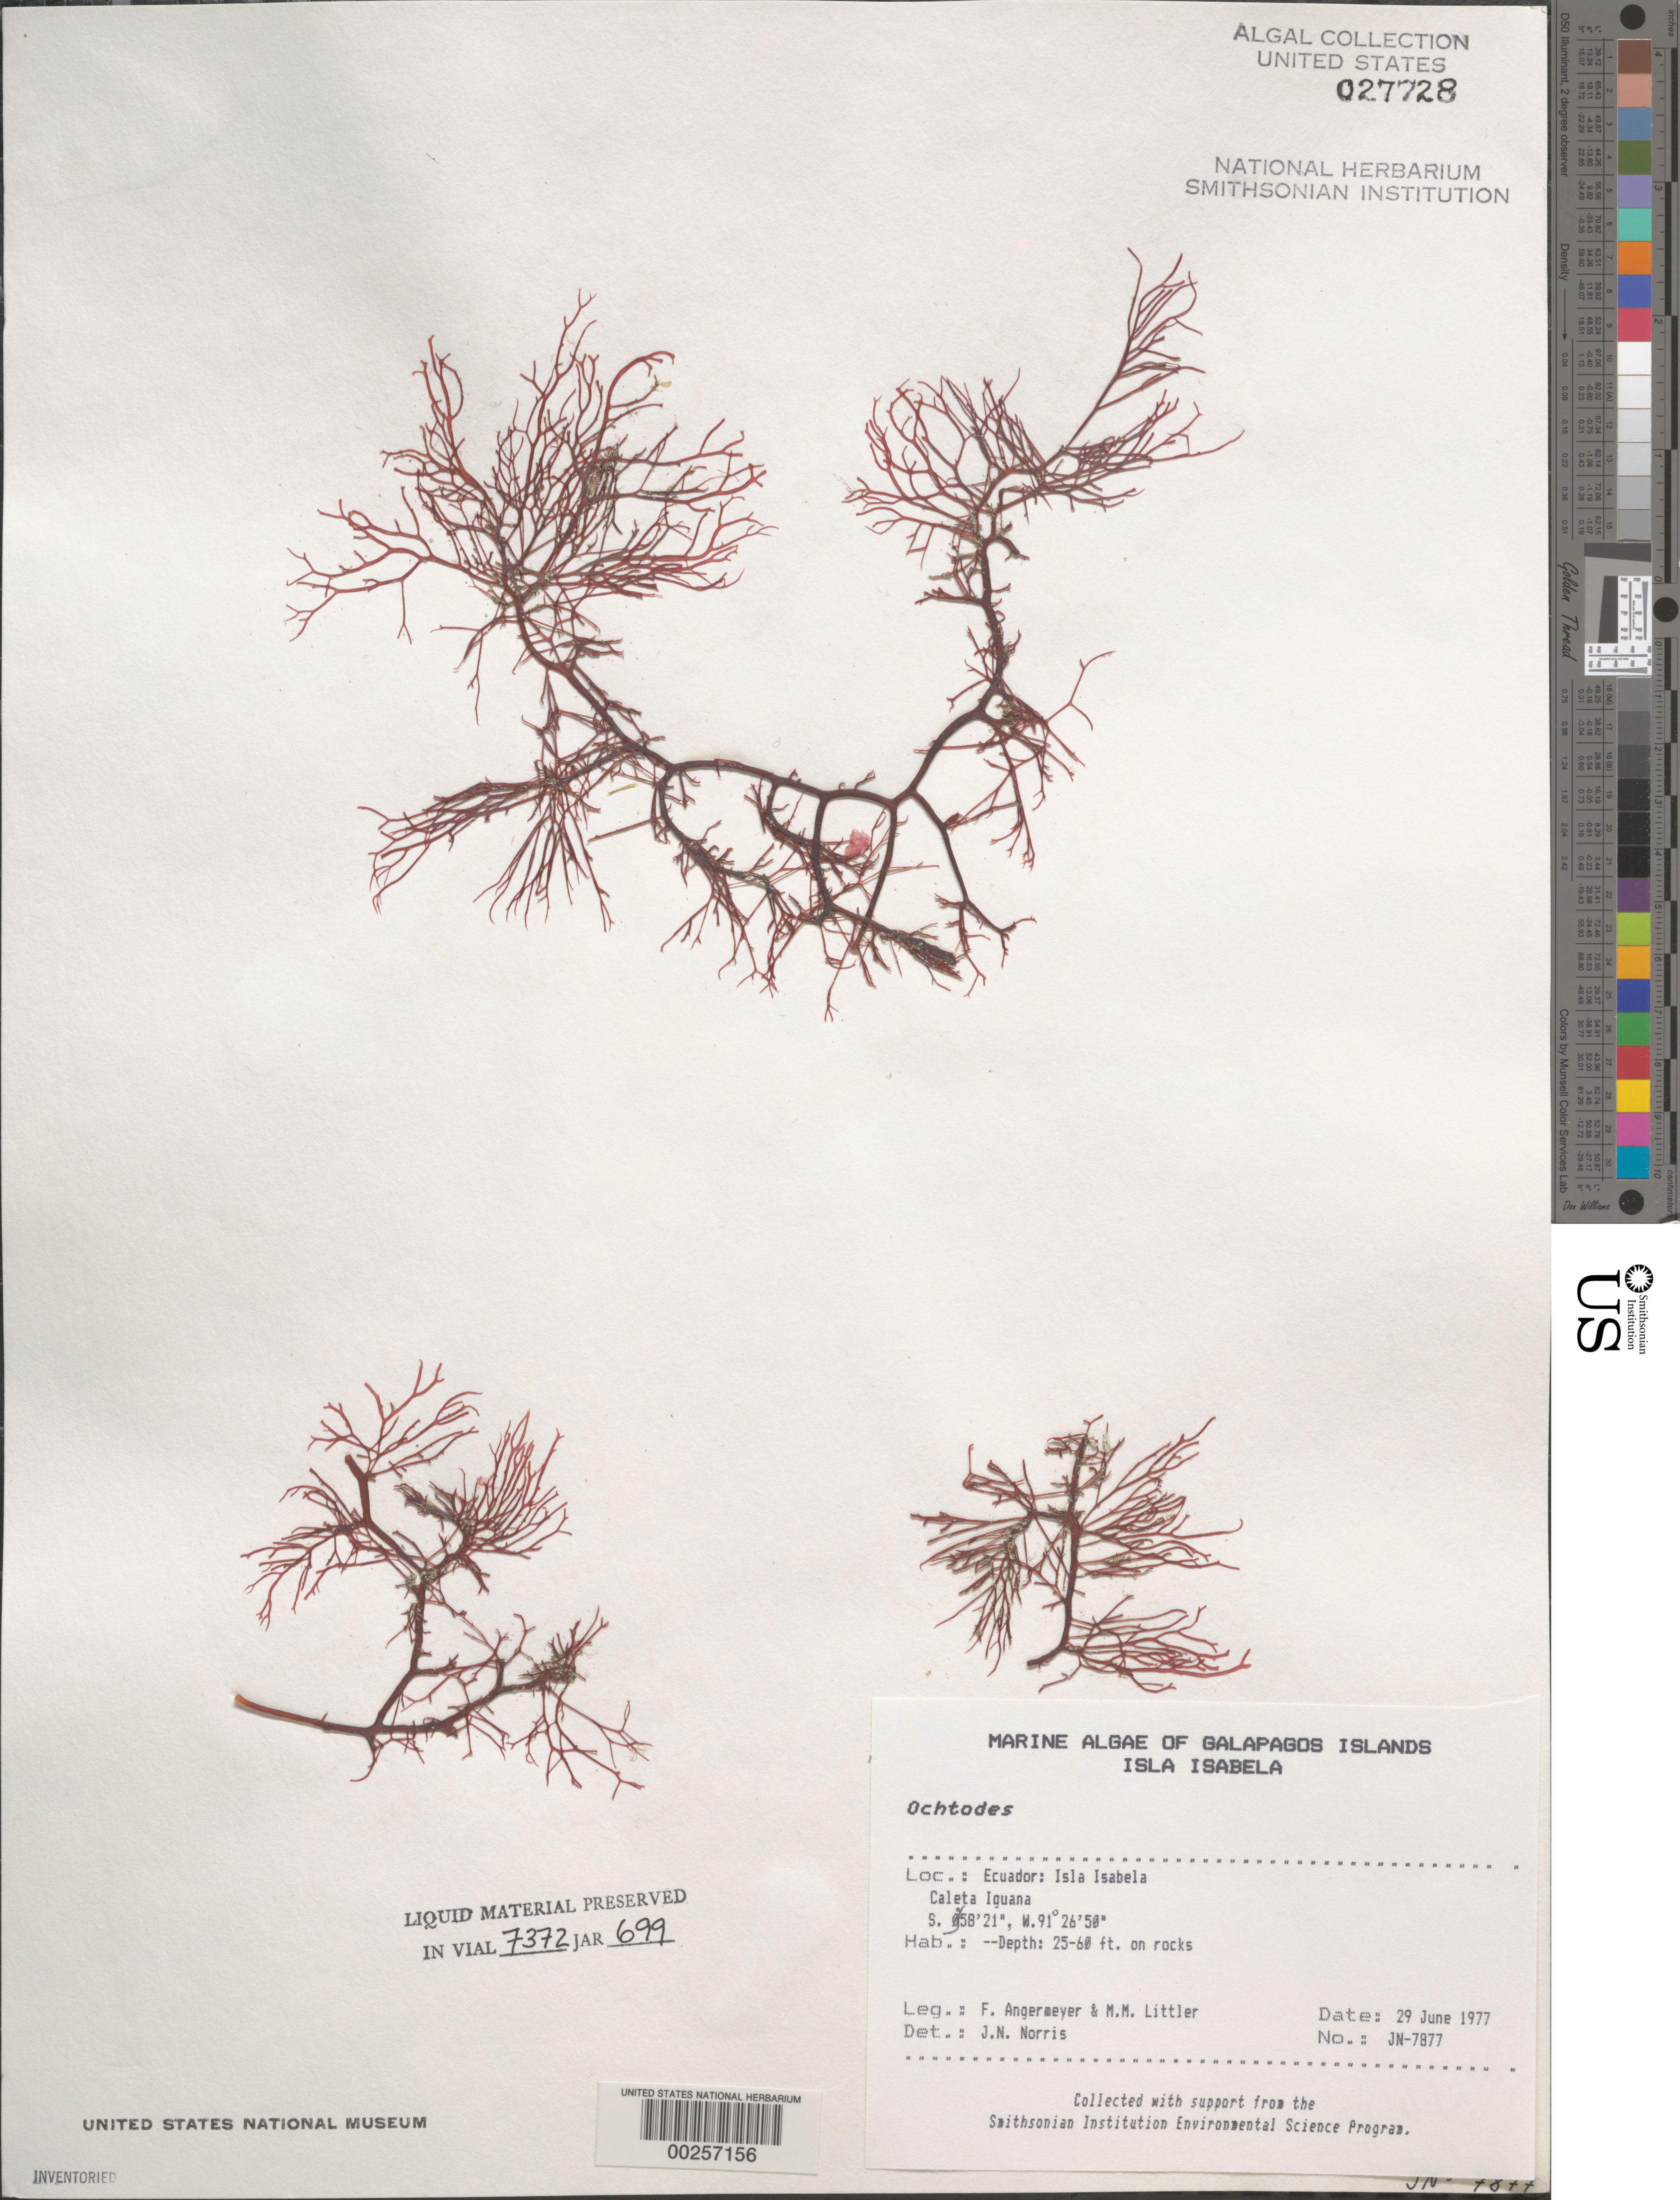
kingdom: Plantae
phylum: Rhodophyta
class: Florideophyceae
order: Gigartinales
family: Rhizophyllidaceae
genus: Ochtodes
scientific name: Ochtodes sp.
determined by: Norris, James N.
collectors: F. Angermeyer & M. M. Littler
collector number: Jn-7877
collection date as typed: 29 Jun 1977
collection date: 1977-06-29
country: Ecuador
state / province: Colón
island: Isabela [Albemarle]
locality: Caleta Iguana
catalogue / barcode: US 27728